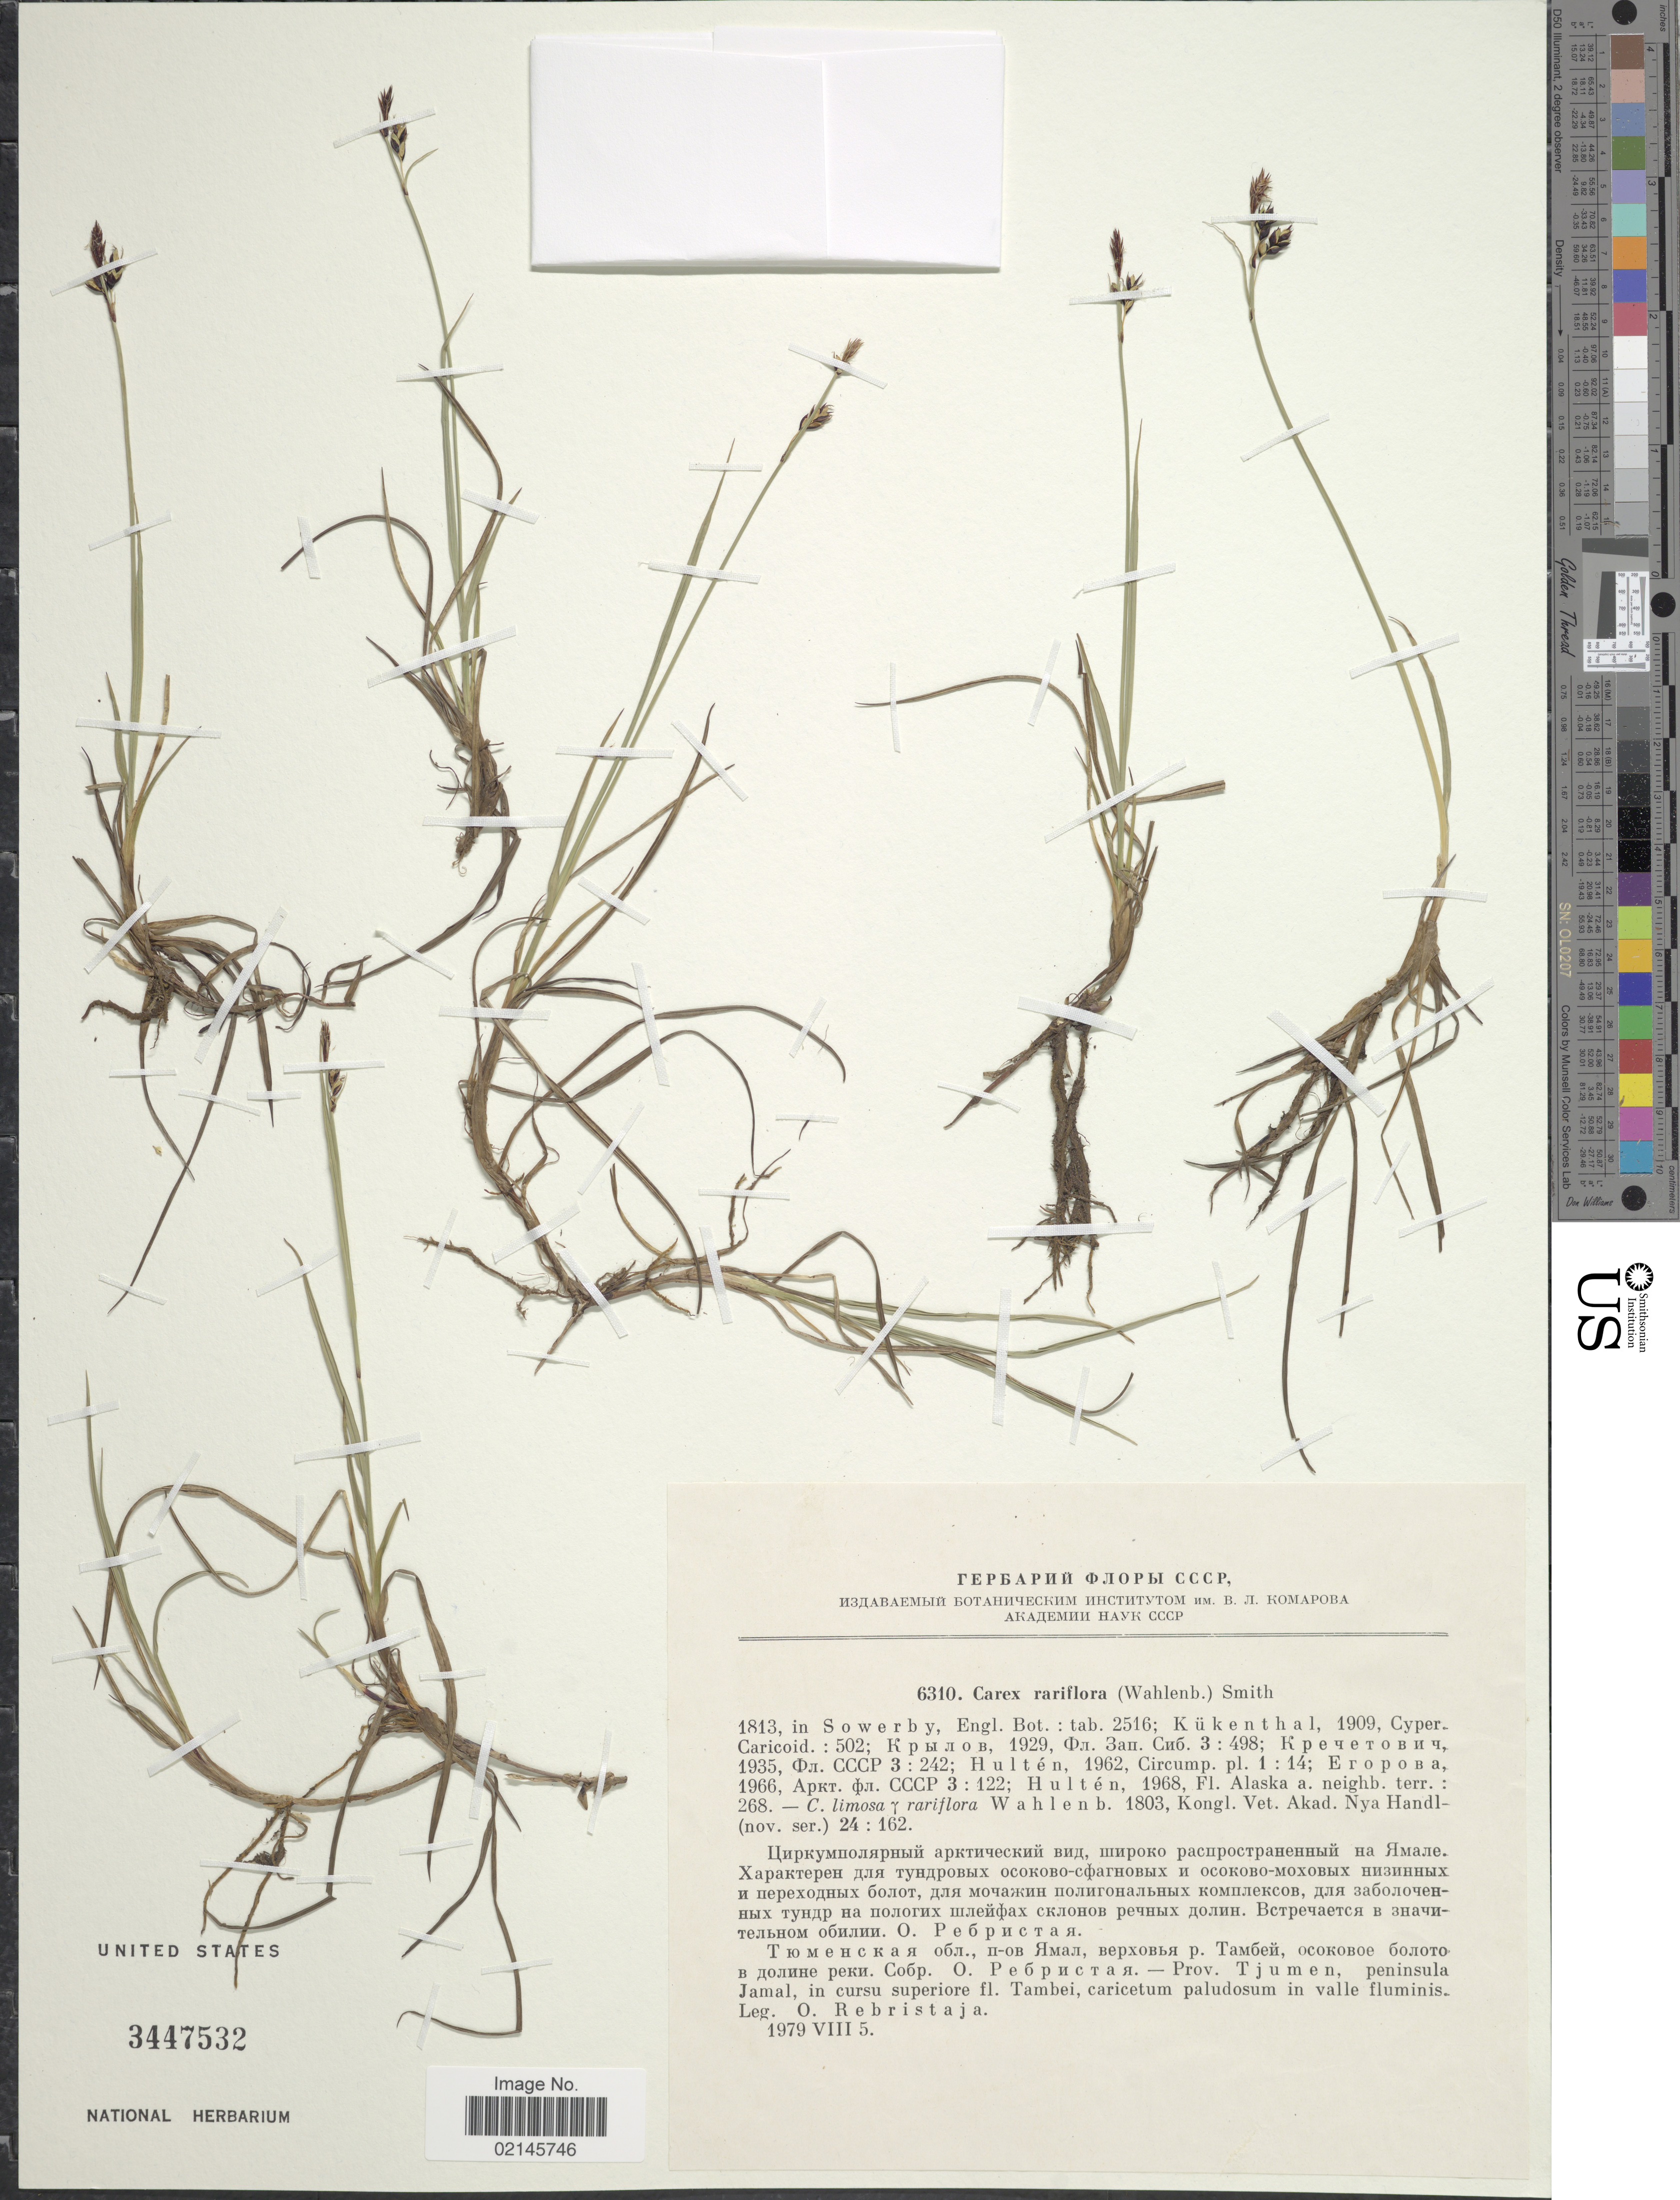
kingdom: Plantae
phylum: Tracheophyta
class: Liliopsida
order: Poales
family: Cyperaceae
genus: Carex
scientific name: Carex rariflora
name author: (Wahlenb.) Sm.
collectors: O. V. Rebristaja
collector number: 6310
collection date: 1979-08-05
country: Russian Federation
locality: Prov. Tjumen, peninsula Jamal, fl. Tambei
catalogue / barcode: US 3447532